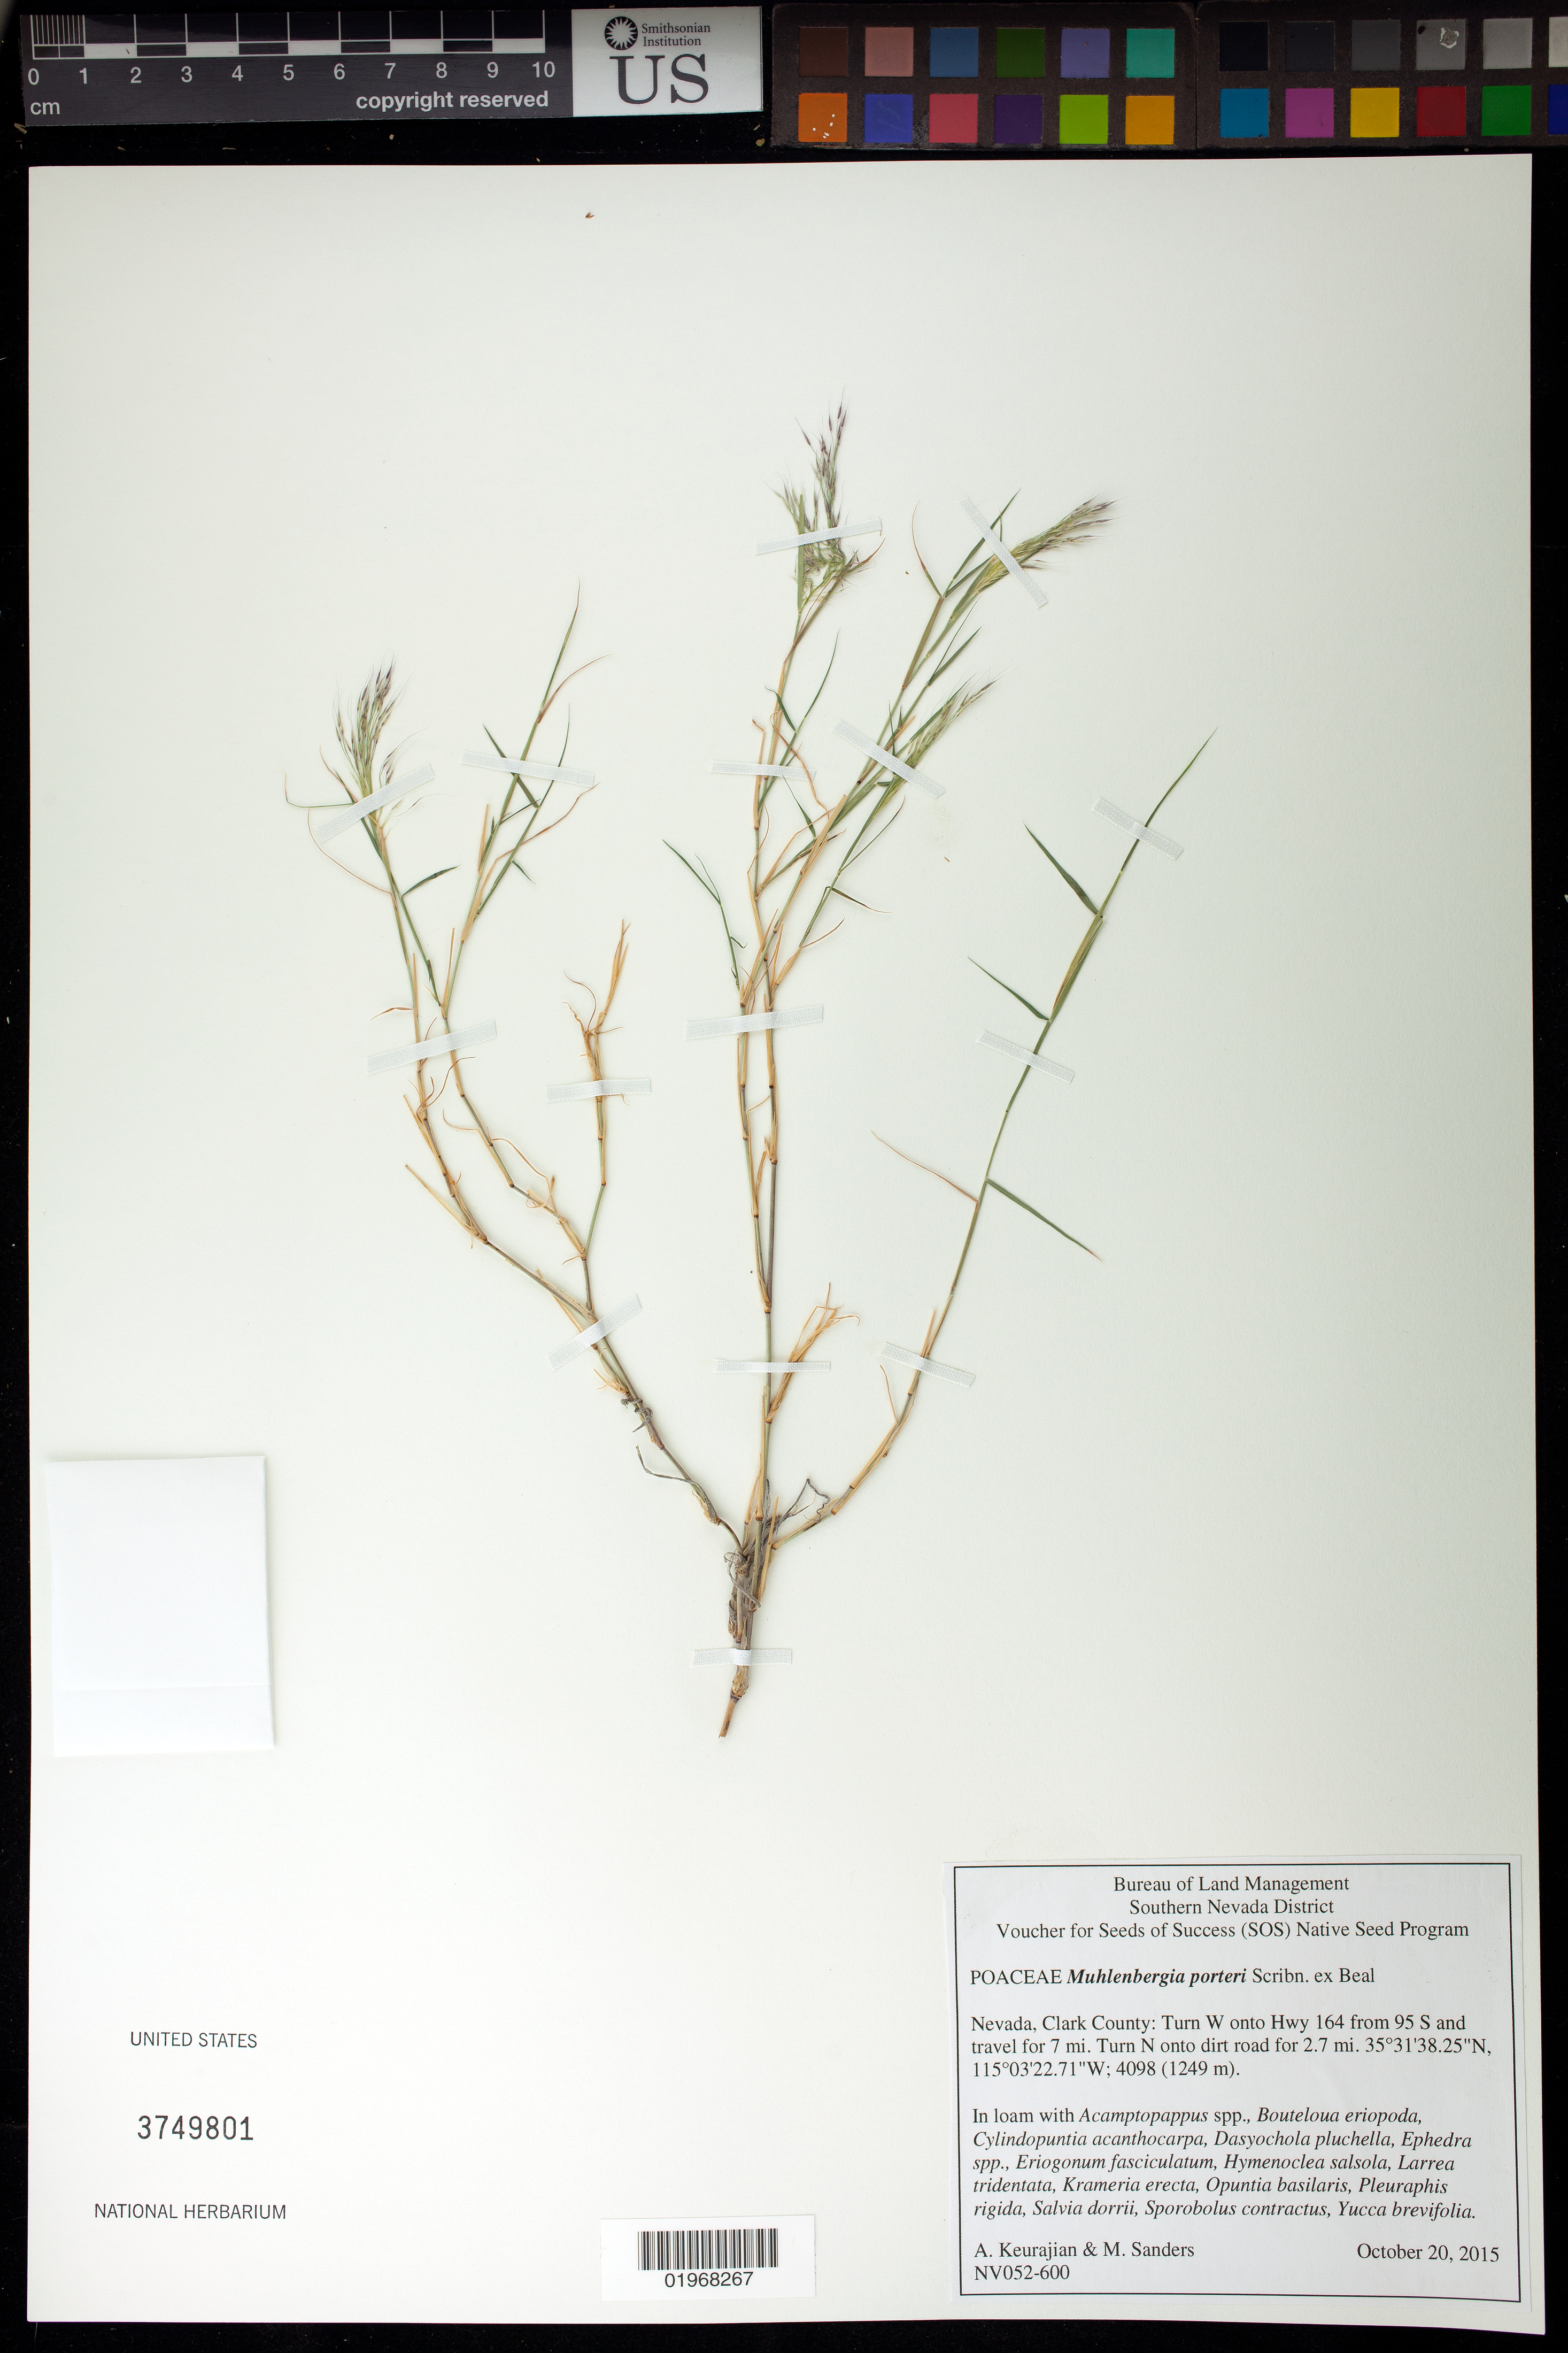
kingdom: Plantae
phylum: Tracheophyta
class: Liliopsida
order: Poales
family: Poaceae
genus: Muhlenbergia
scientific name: Muhlenbergia porteri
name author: Scribn. in W.J. Beal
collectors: A. Keurajian & M. Sanders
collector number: NV052-600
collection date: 2015-10-20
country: United States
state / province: Nevada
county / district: Clark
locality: Wee Thump Joshua Tree Wilderness Area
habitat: Loam. With Ephedra sp., Salvia dorrii, Yucca brevifolia, ect.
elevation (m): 1249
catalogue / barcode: US 3749801